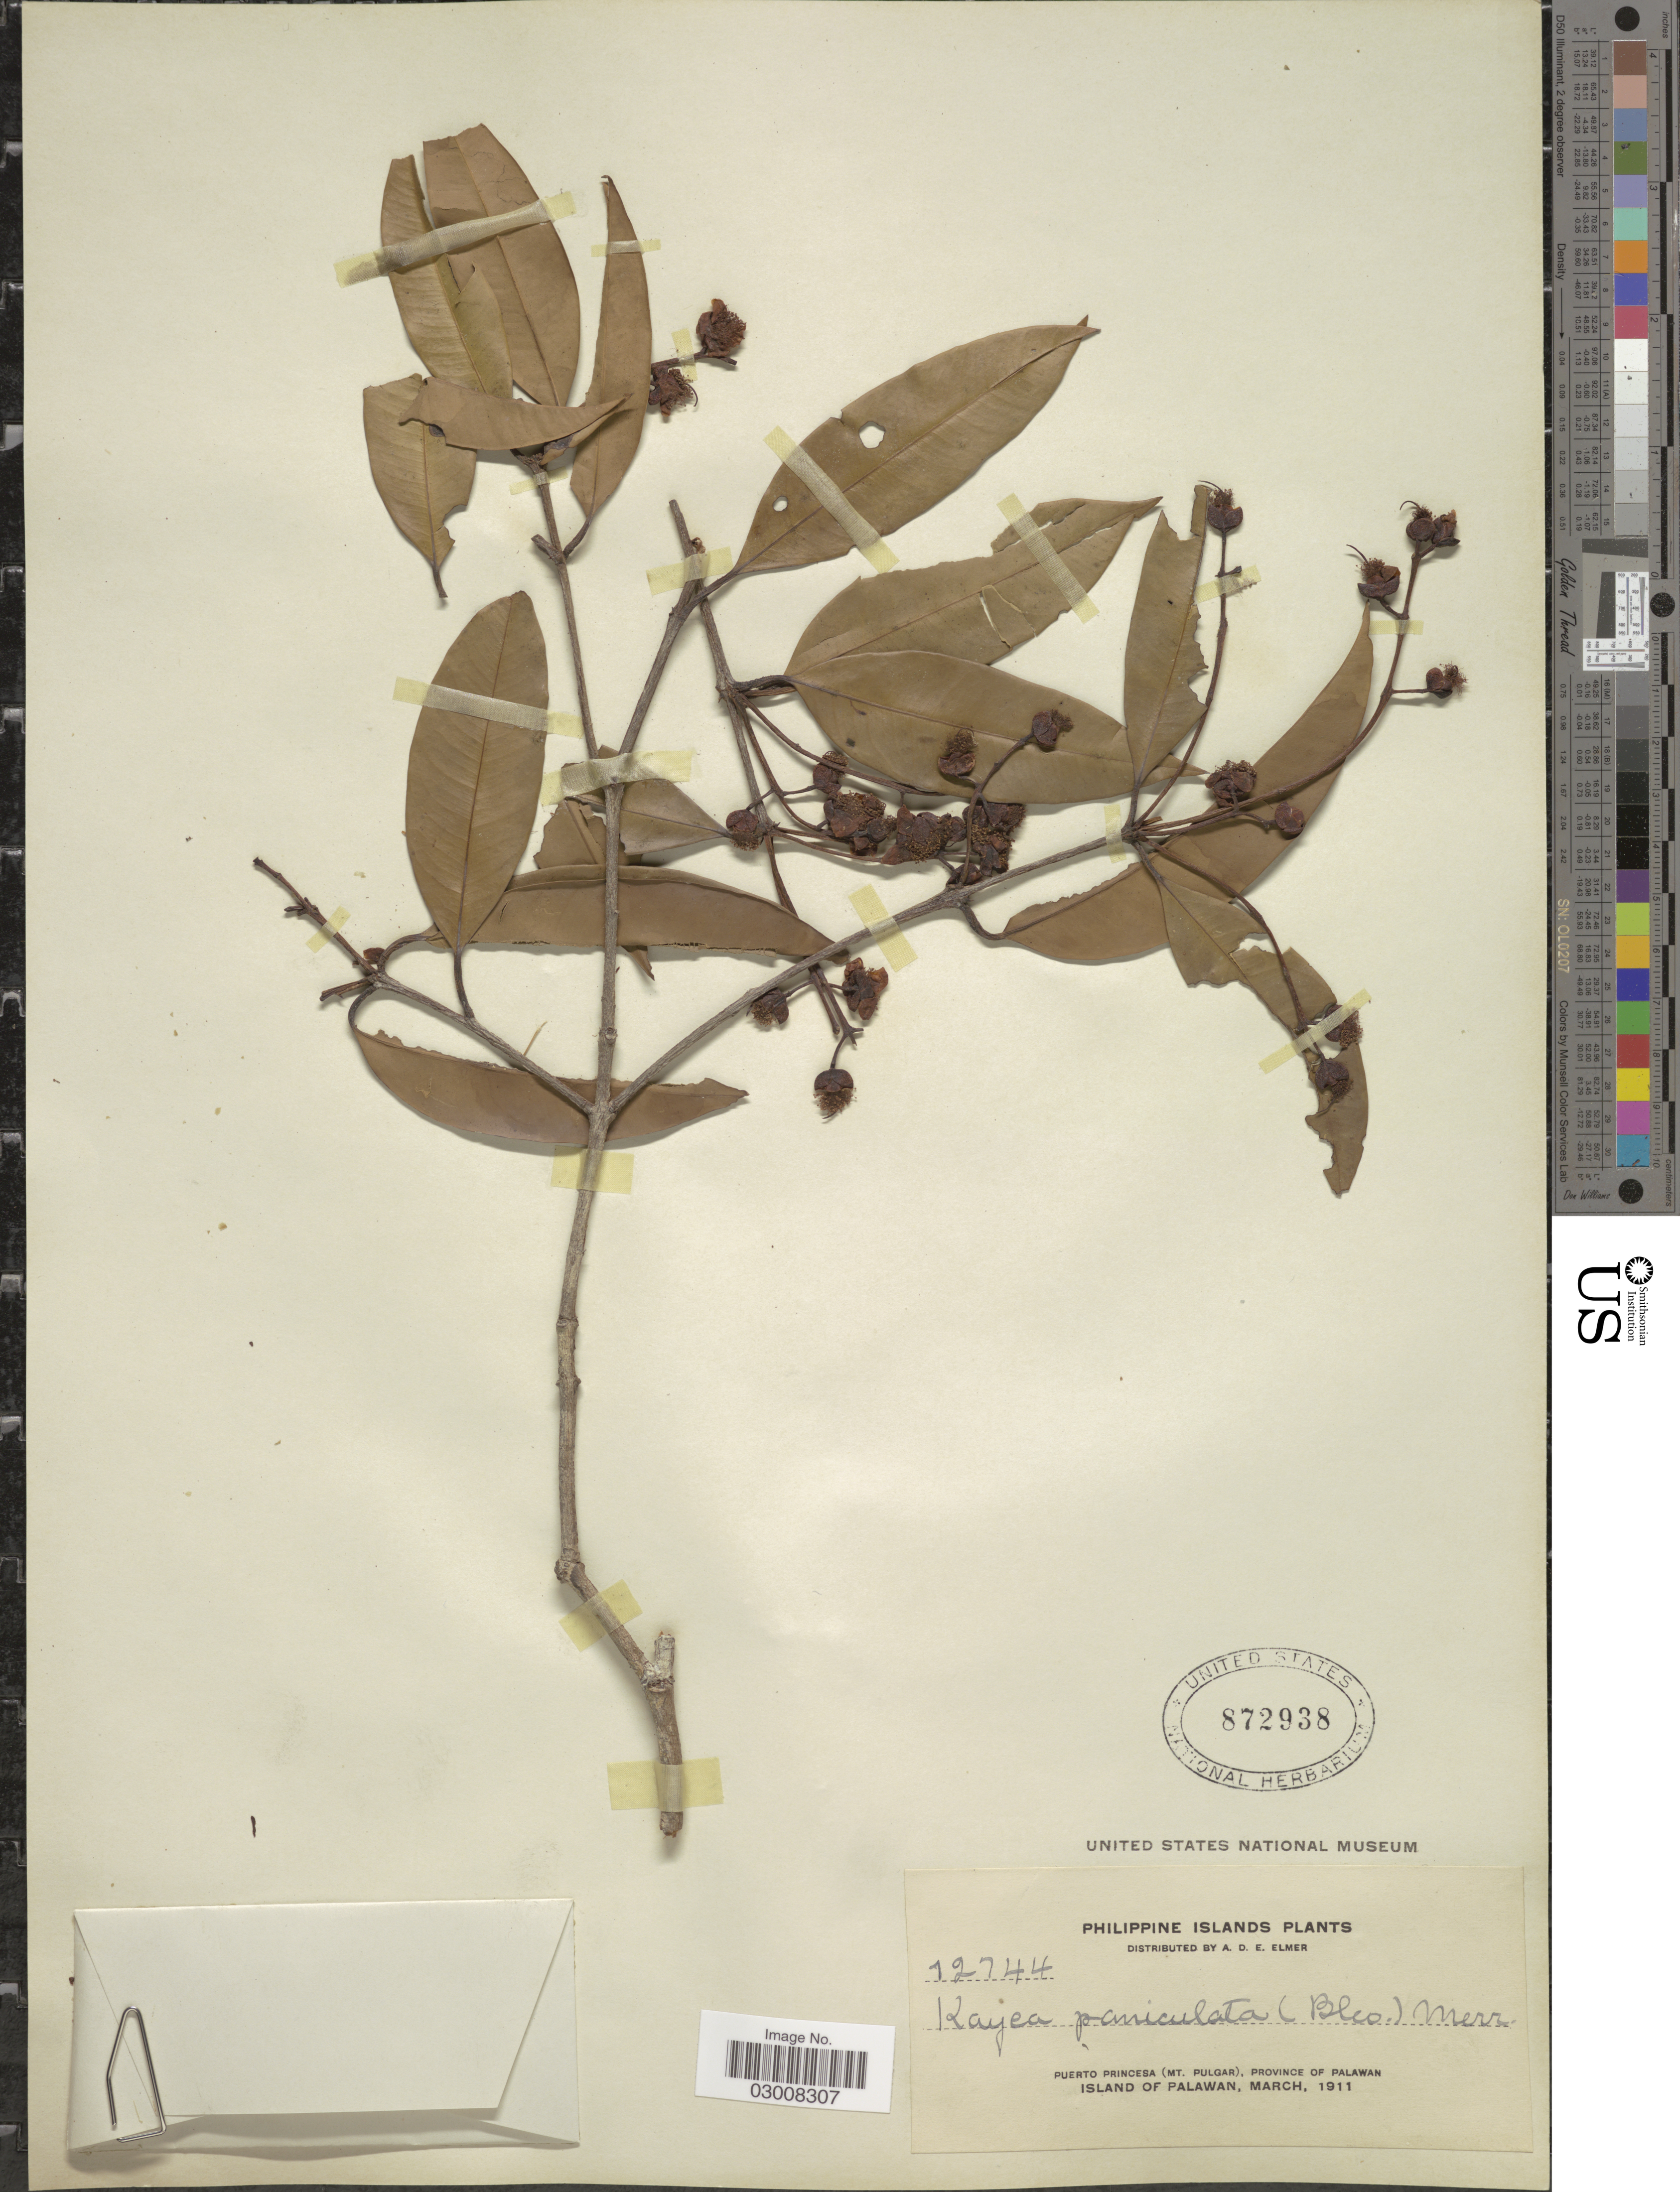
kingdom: Plantae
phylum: Tracheophyta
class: Magnoliopsida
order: Malpighiales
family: Calophyllaceae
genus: Kayea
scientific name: Kayea paniculata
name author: (Blanco) Merr.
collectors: A. D. E. Elmer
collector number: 12744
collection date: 1911-03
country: Philippines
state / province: Mimaropa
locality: Puerto Princesa (Mt. Pulgar), Province of Palawan, Island of Palawan.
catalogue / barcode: US 872938